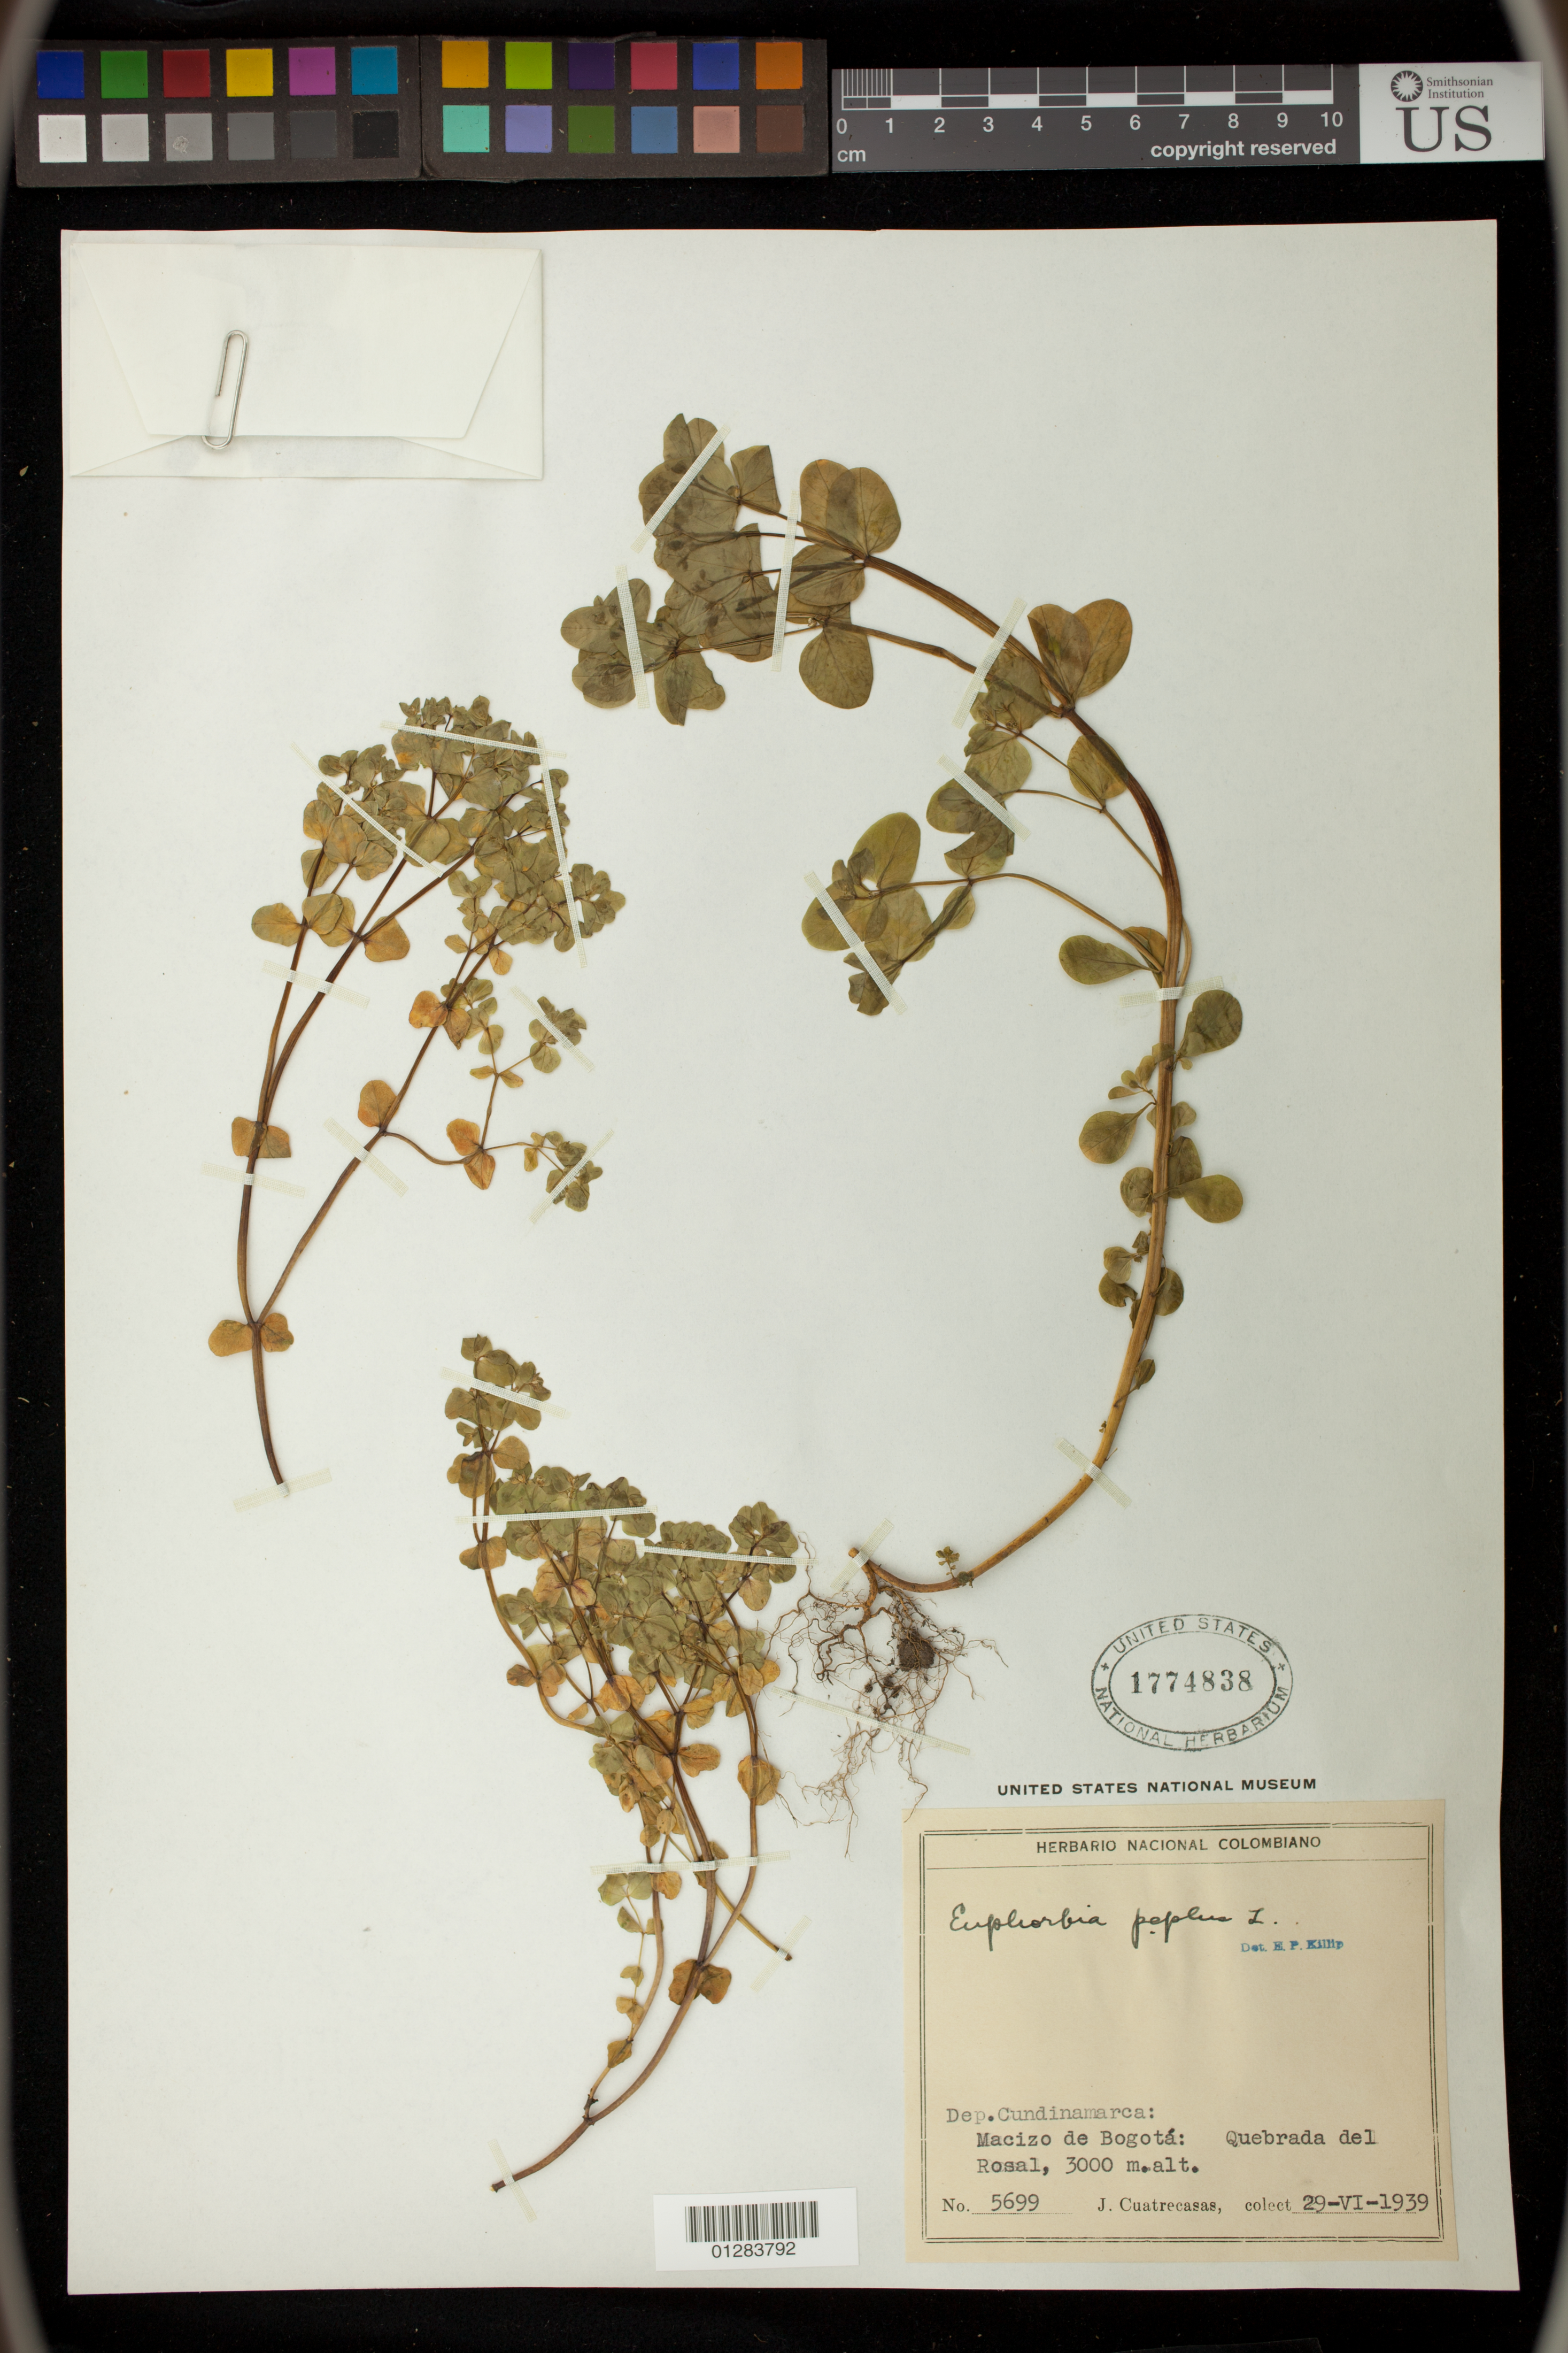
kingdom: Plantae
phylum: Tracheophyta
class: Magnoliopsida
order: Malpighiales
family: Euphorbiaceae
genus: Euphorbia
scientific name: Euphorbia peplus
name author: L.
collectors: J. Cuatrecasas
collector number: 5699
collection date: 1939-06-29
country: Colombia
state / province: Cundinamarca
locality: Macizo de Bogota: Quebrada del Rosal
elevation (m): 3000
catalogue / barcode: US 1774838